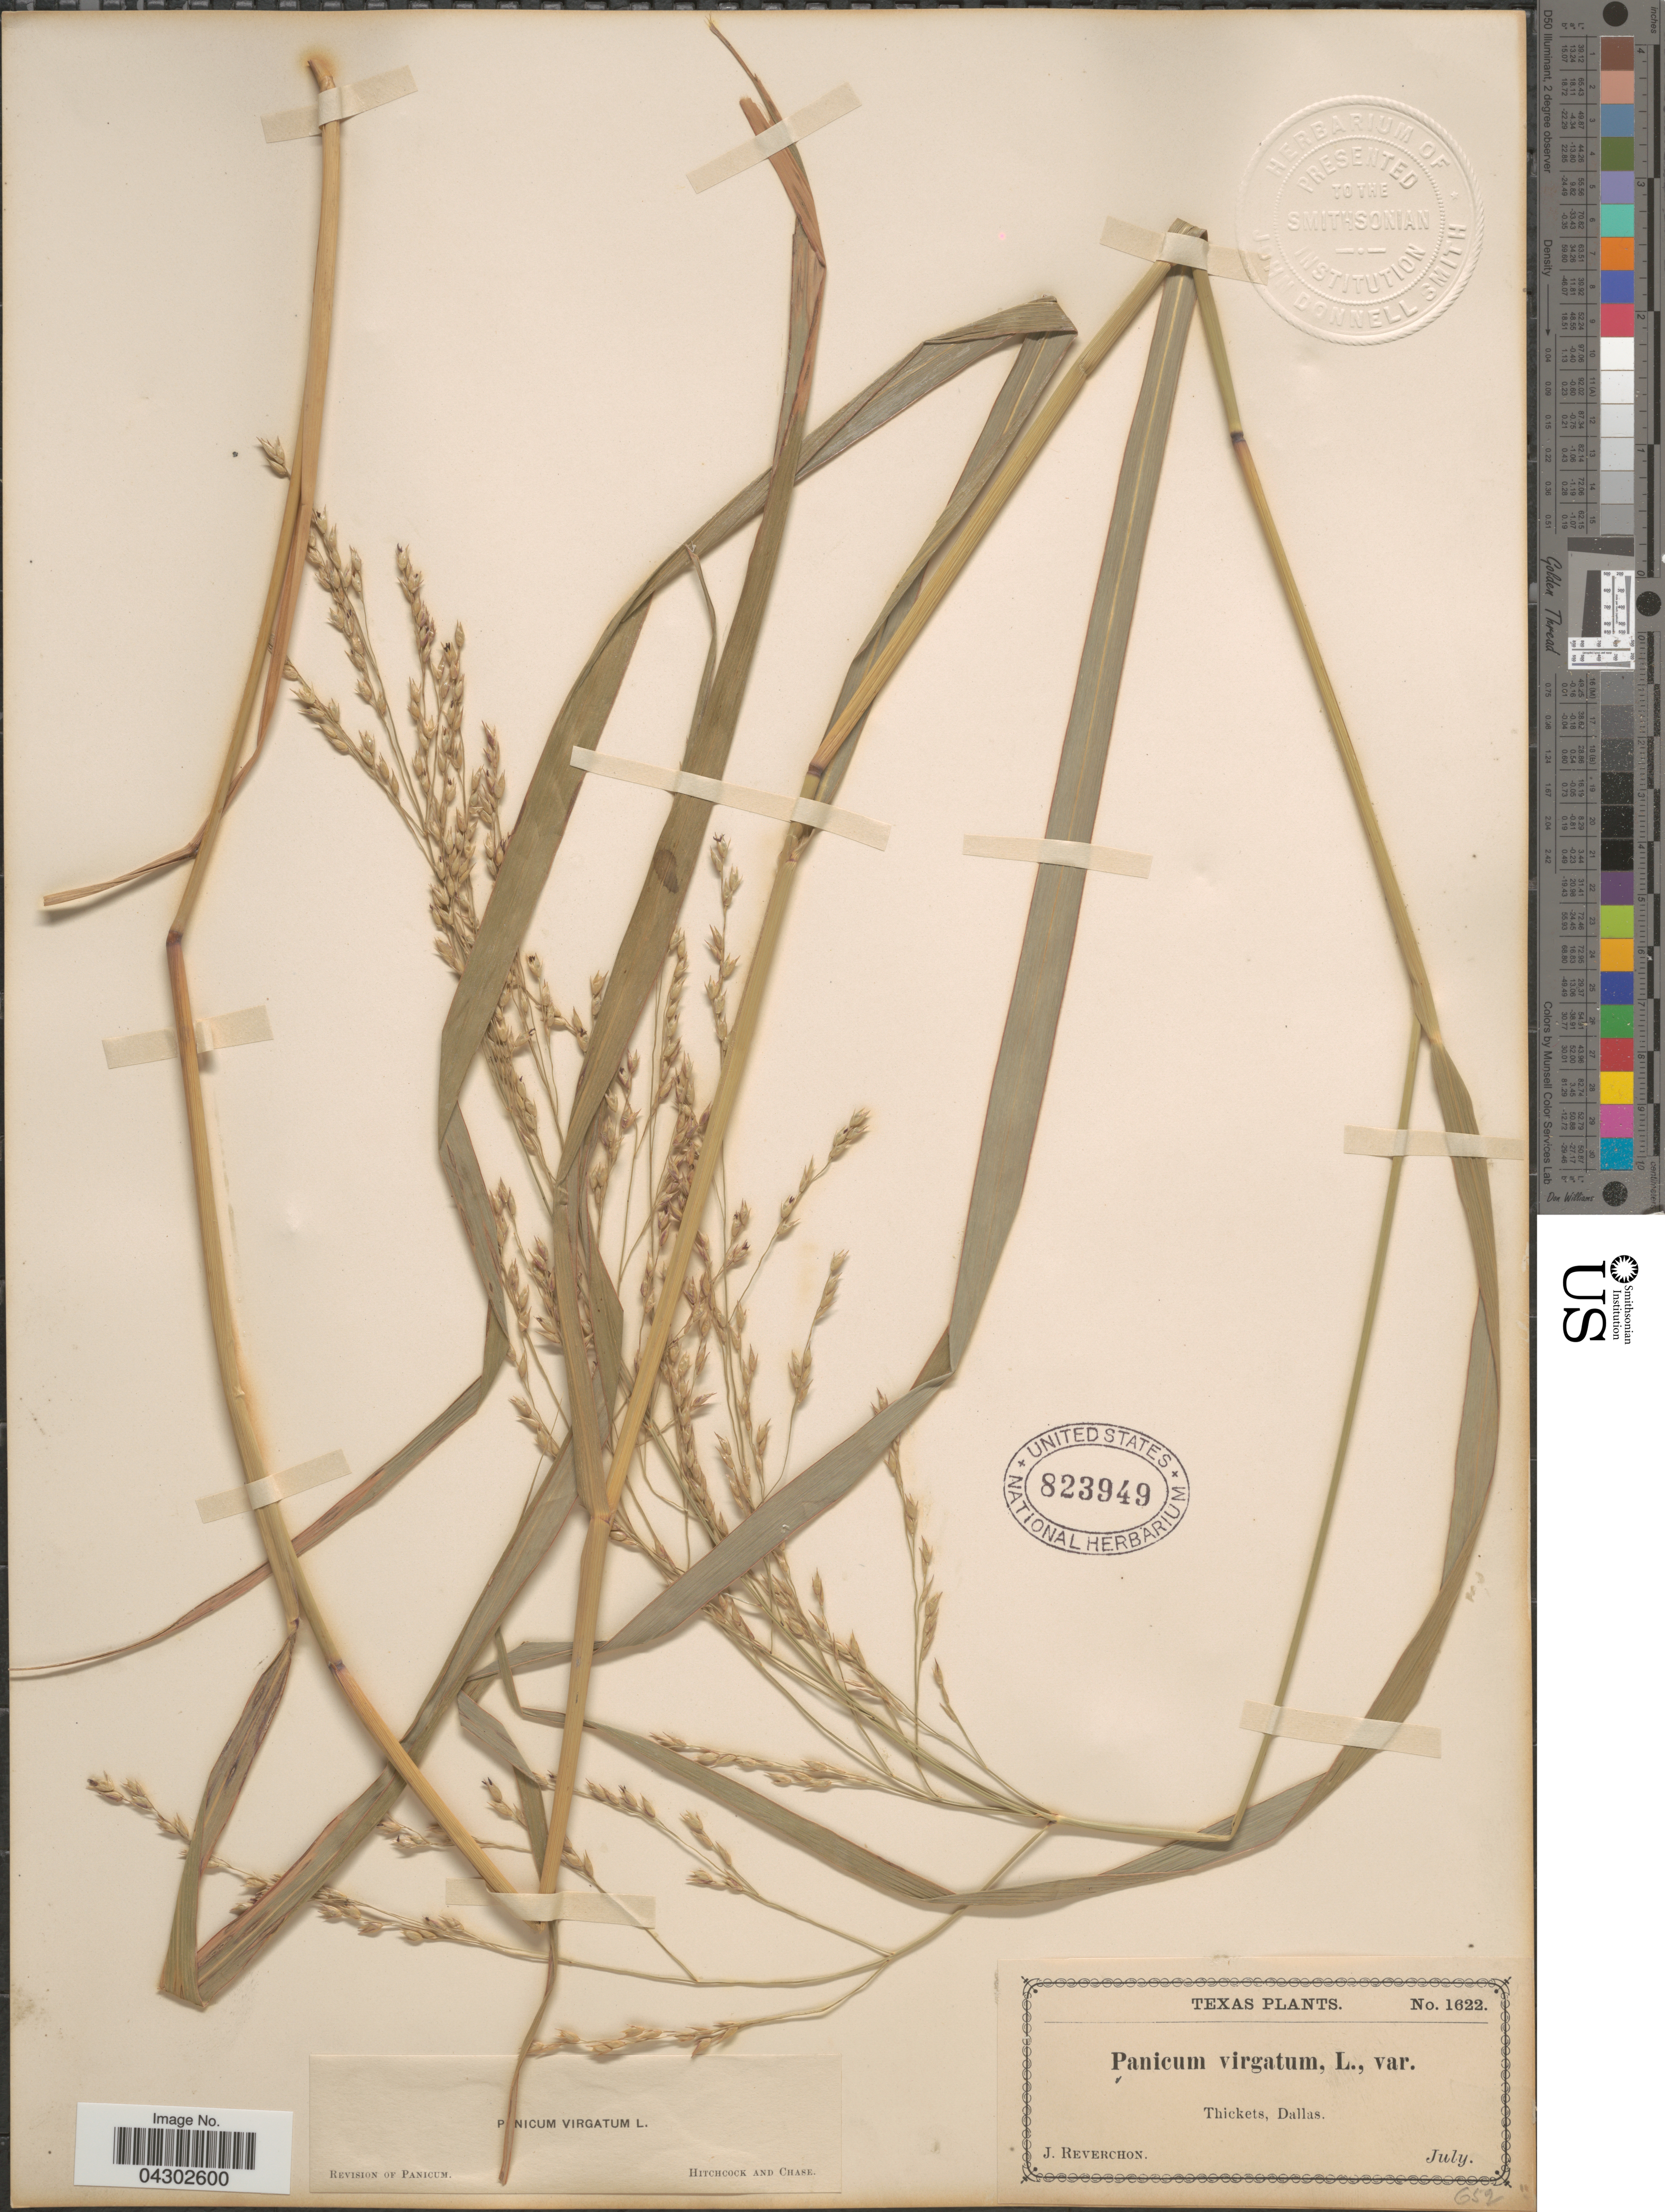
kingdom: Plantae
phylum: Tracheophyta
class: Liliopsida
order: Poales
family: Poaceae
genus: Panicum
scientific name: Panicum virgatum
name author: L.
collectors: J. Reverchon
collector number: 1622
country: United States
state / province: Texas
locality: Thickets, Dallas.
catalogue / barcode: US 823949